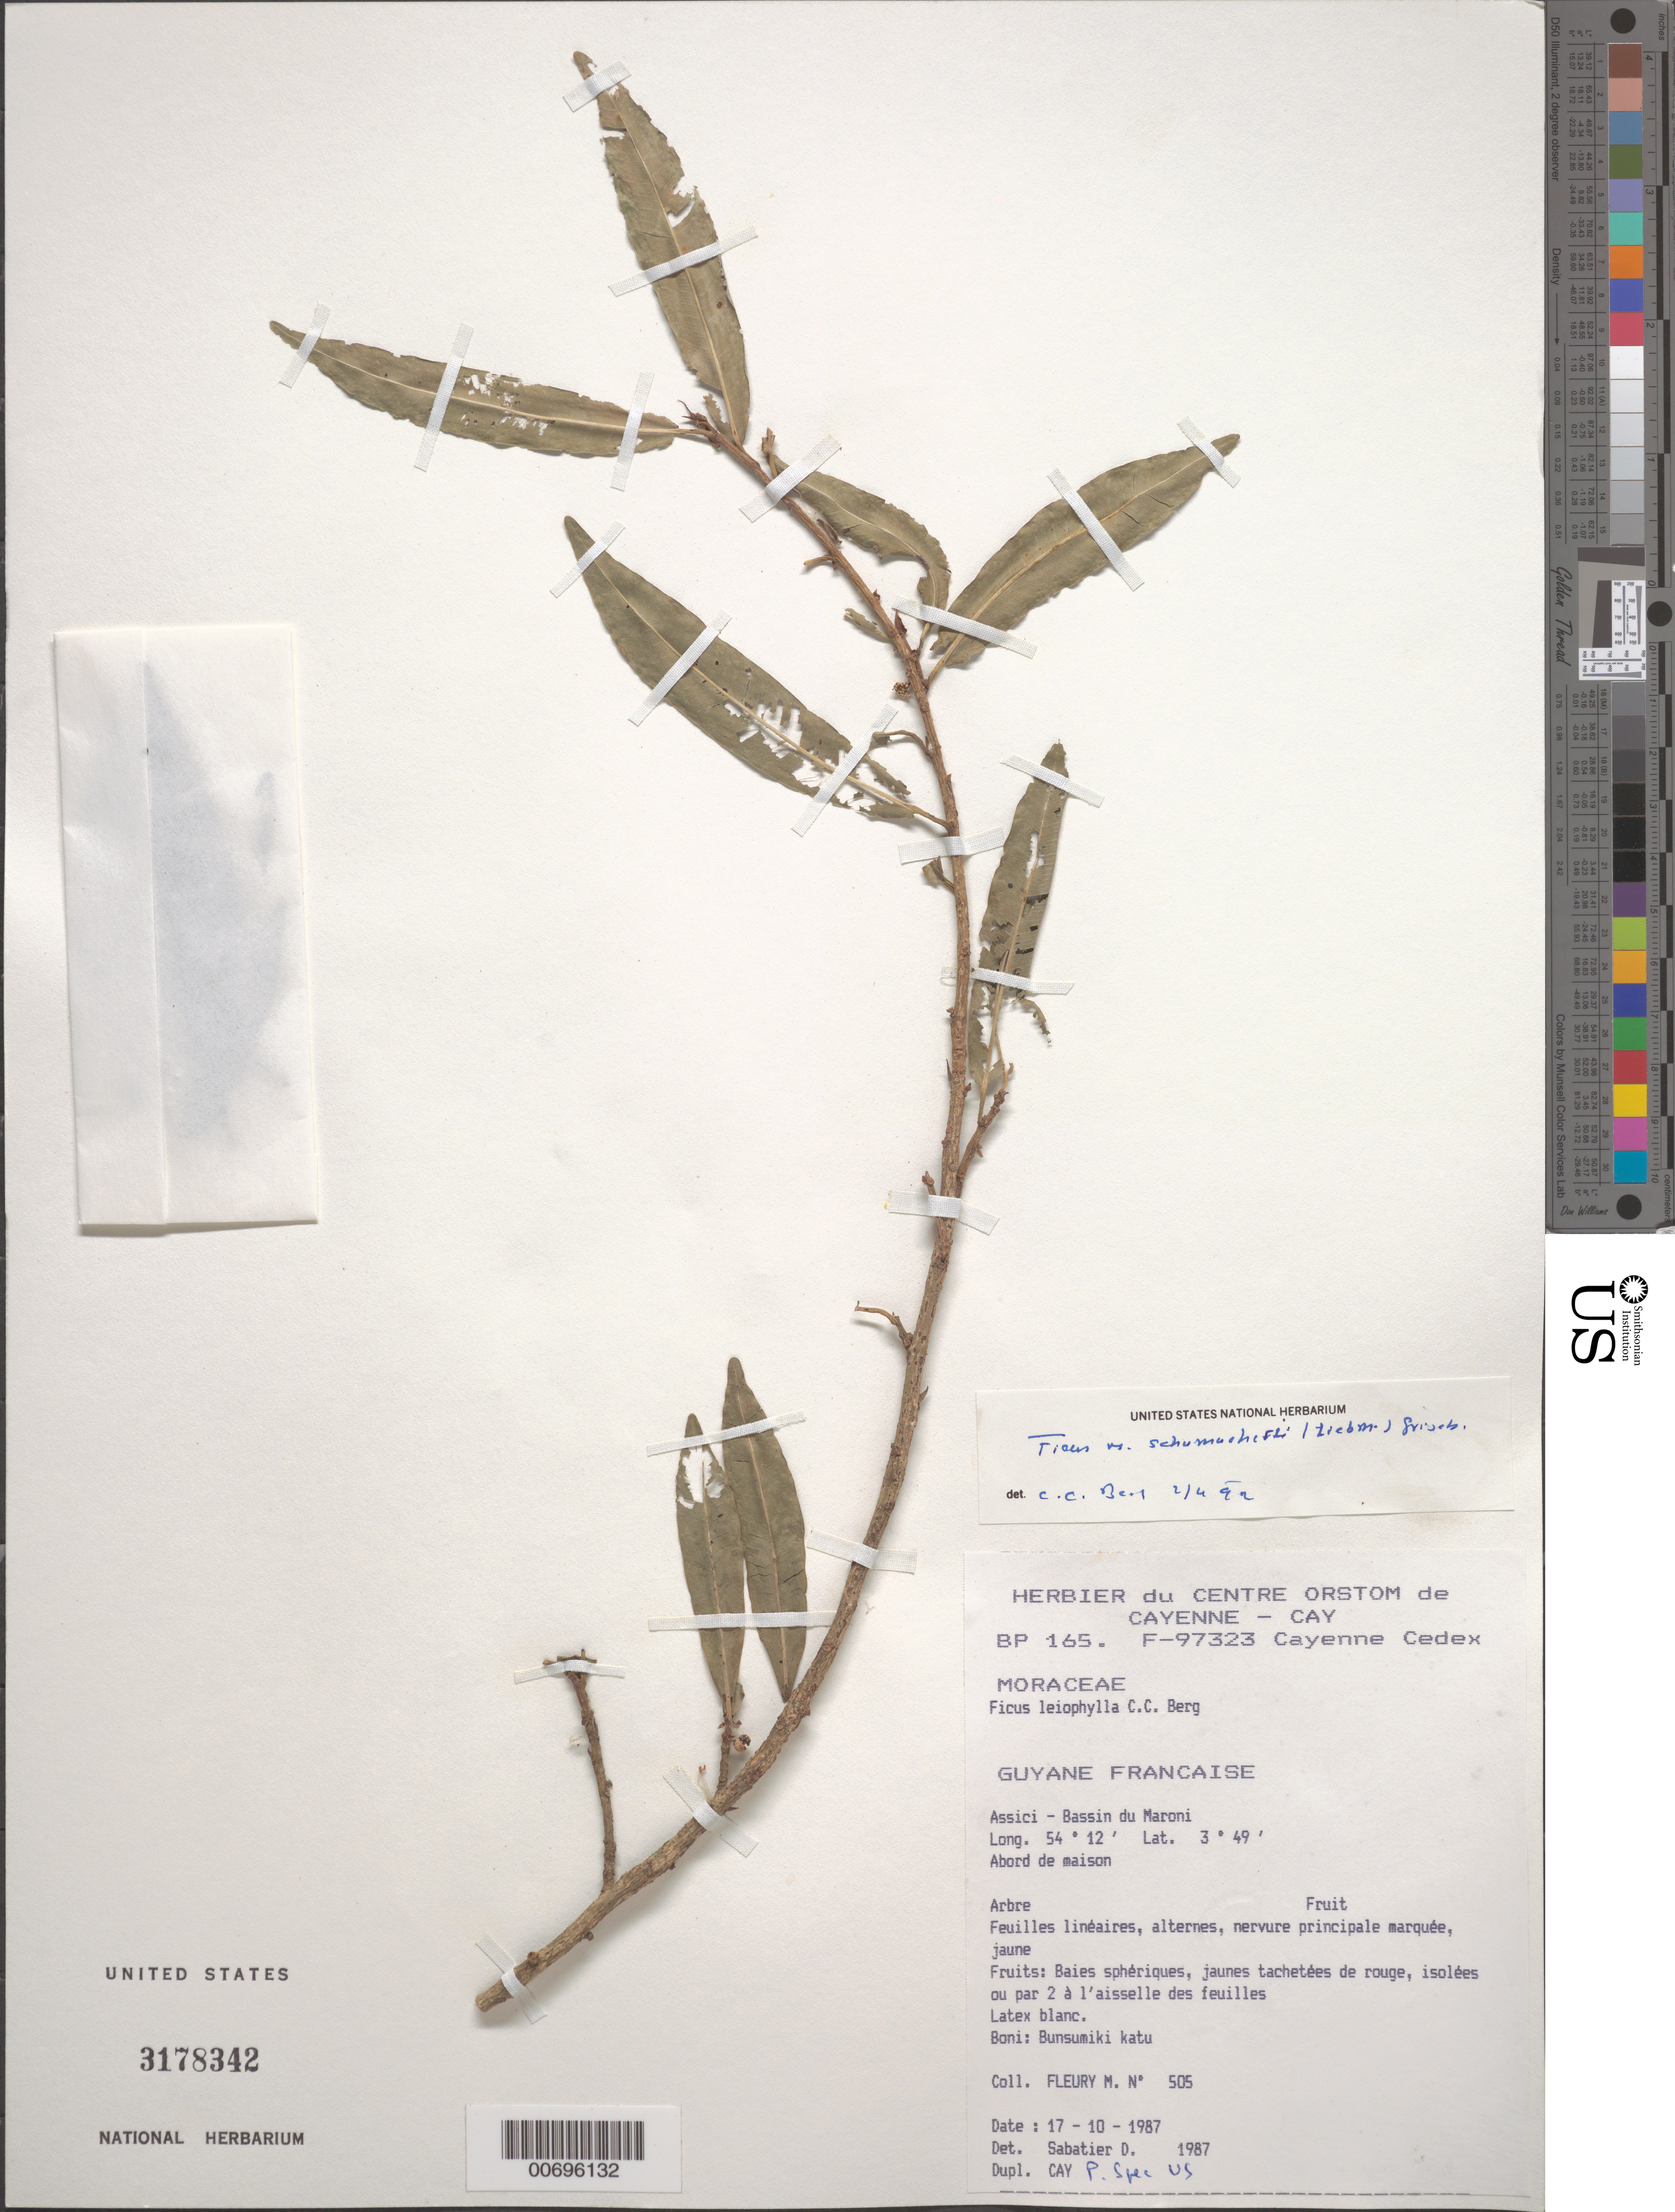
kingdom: Plantae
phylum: Tracheophyta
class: Magnoliopsida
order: Rosales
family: Moraceae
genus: Ficus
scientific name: Ficus schumacheri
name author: (Liebm.) Griseb.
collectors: M. Fleury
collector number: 505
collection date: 1987-10-17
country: French Guiana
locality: Guyane Francaise. Assici- Bassin du Maroni. Abord de maison.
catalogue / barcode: US 3178342